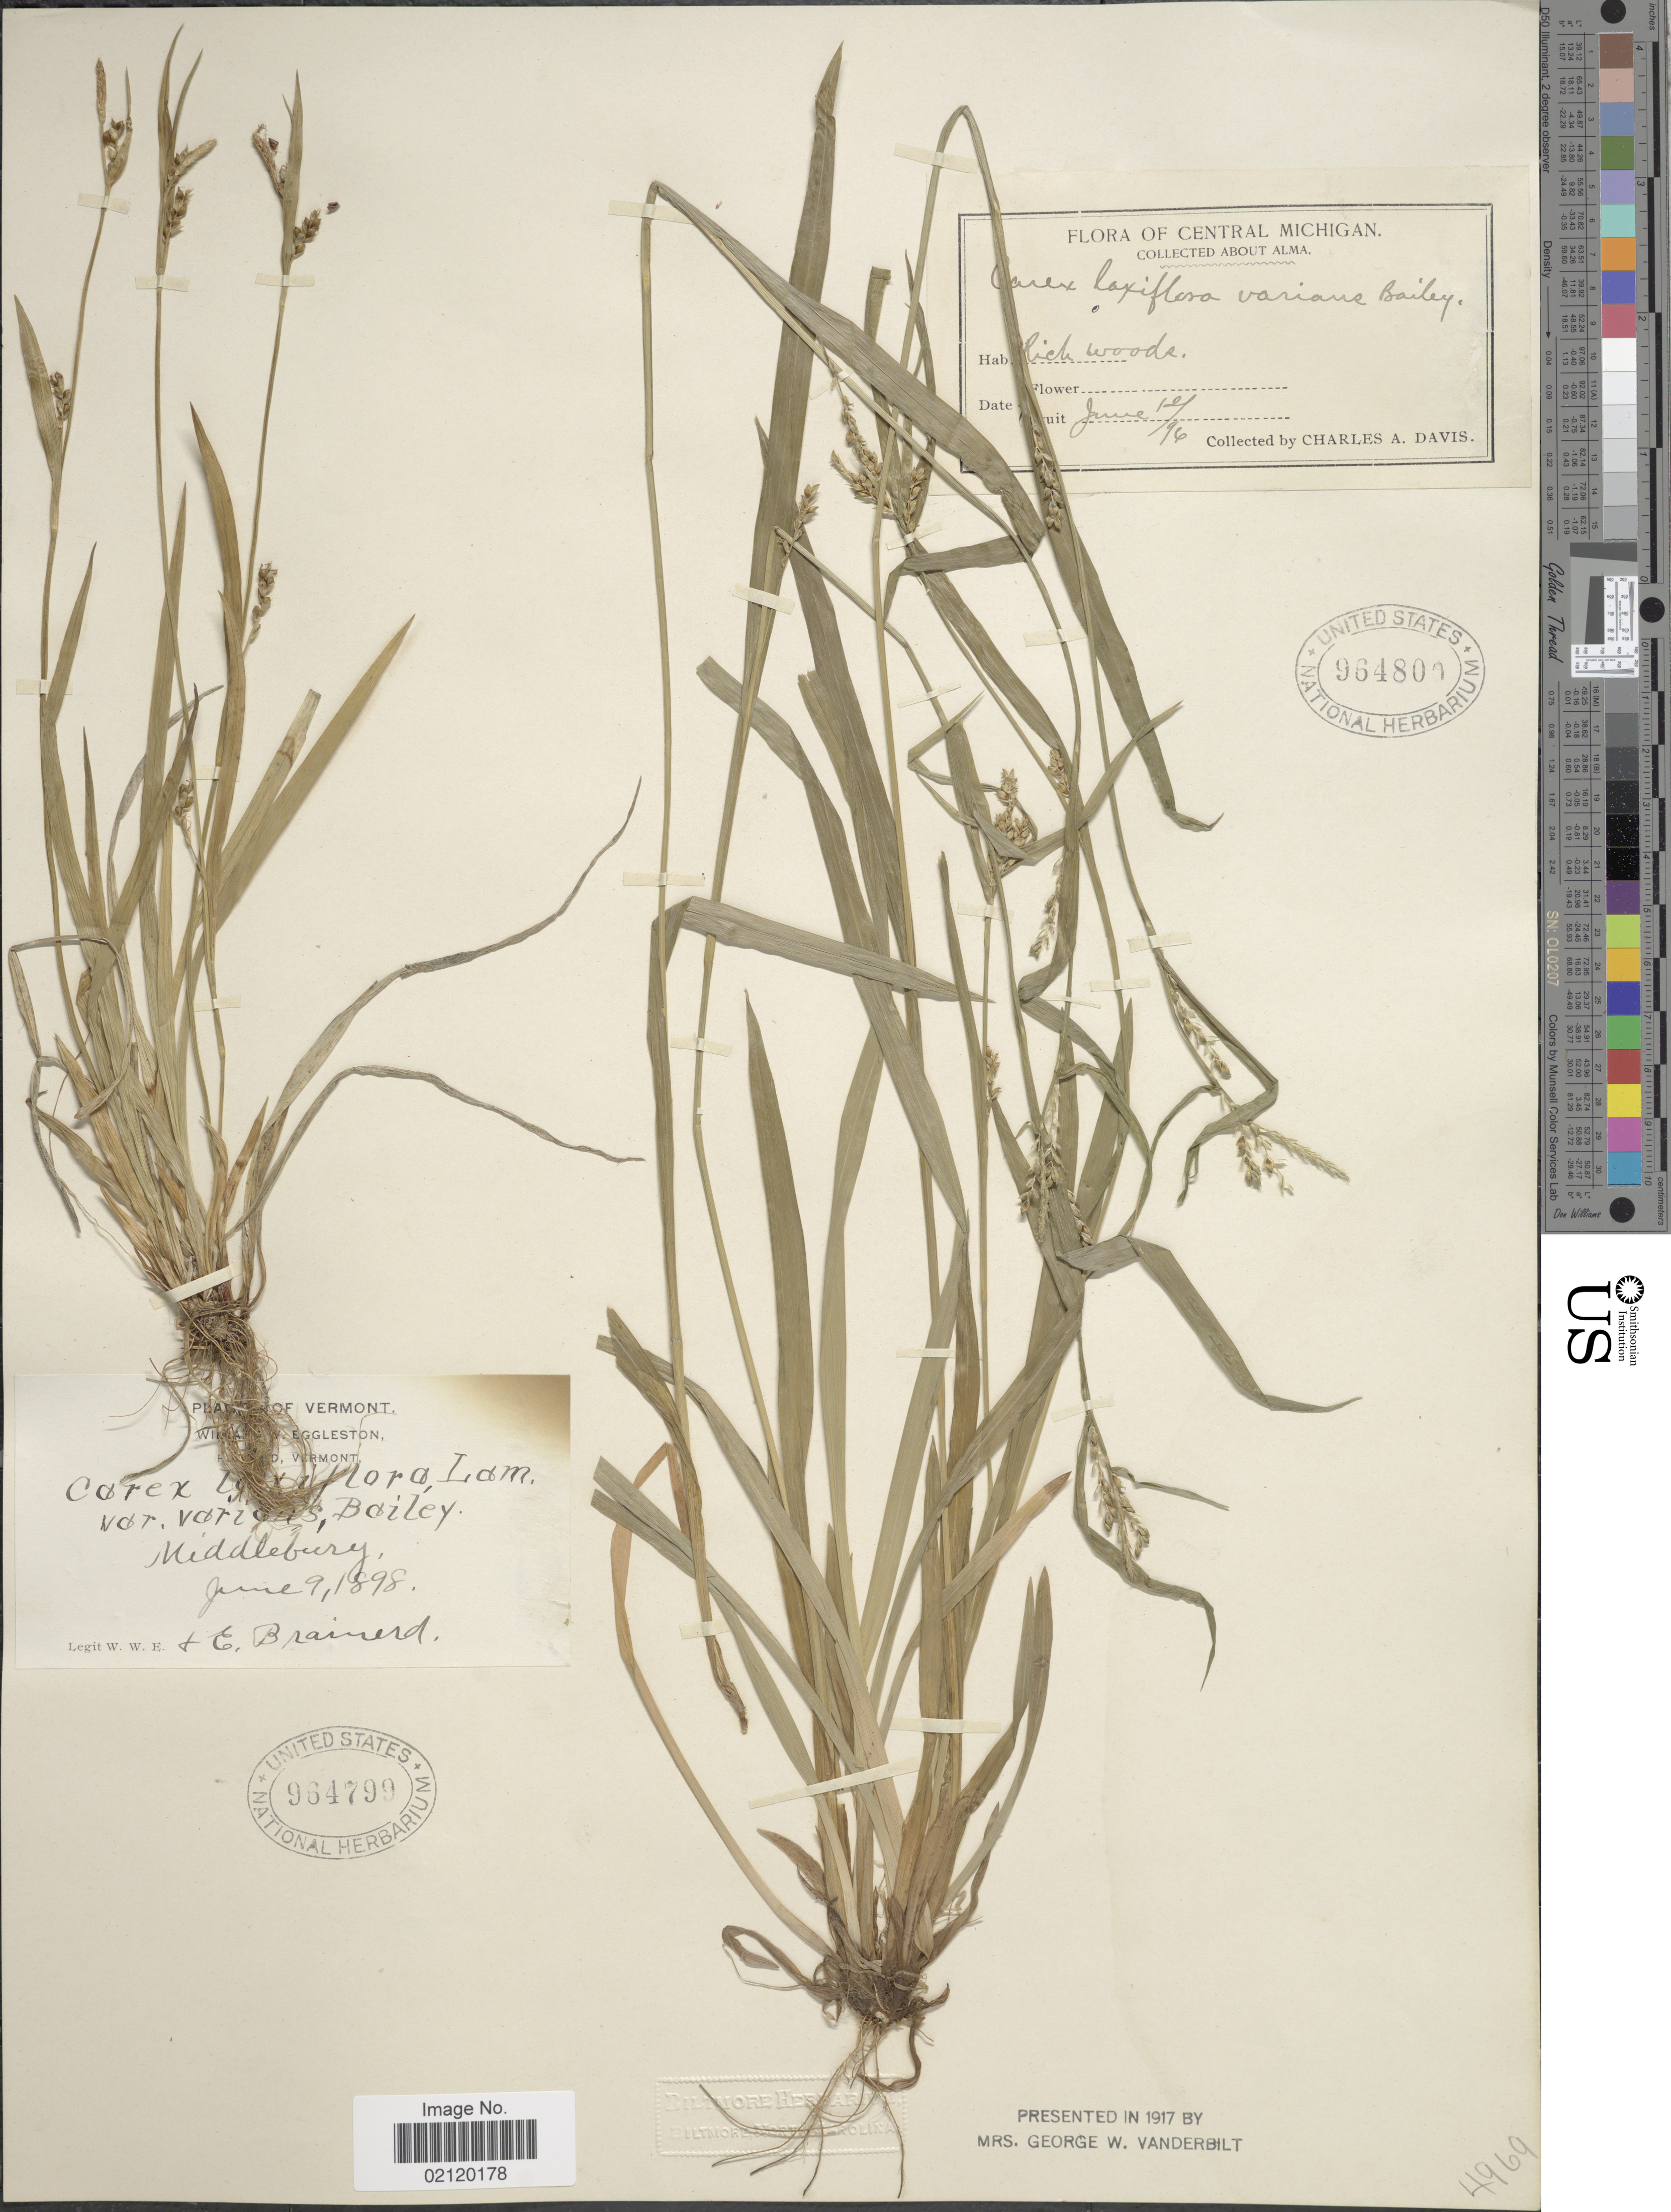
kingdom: Plantae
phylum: Tracheophyta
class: Liliopsida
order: Poales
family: Cyperaceae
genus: Carex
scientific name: Carex laxiflora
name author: Lam.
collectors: W. W. Eggleston & E. Brainerd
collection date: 1898-06-09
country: United States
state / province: Vermont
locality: Ripton.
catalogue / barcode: US 964799